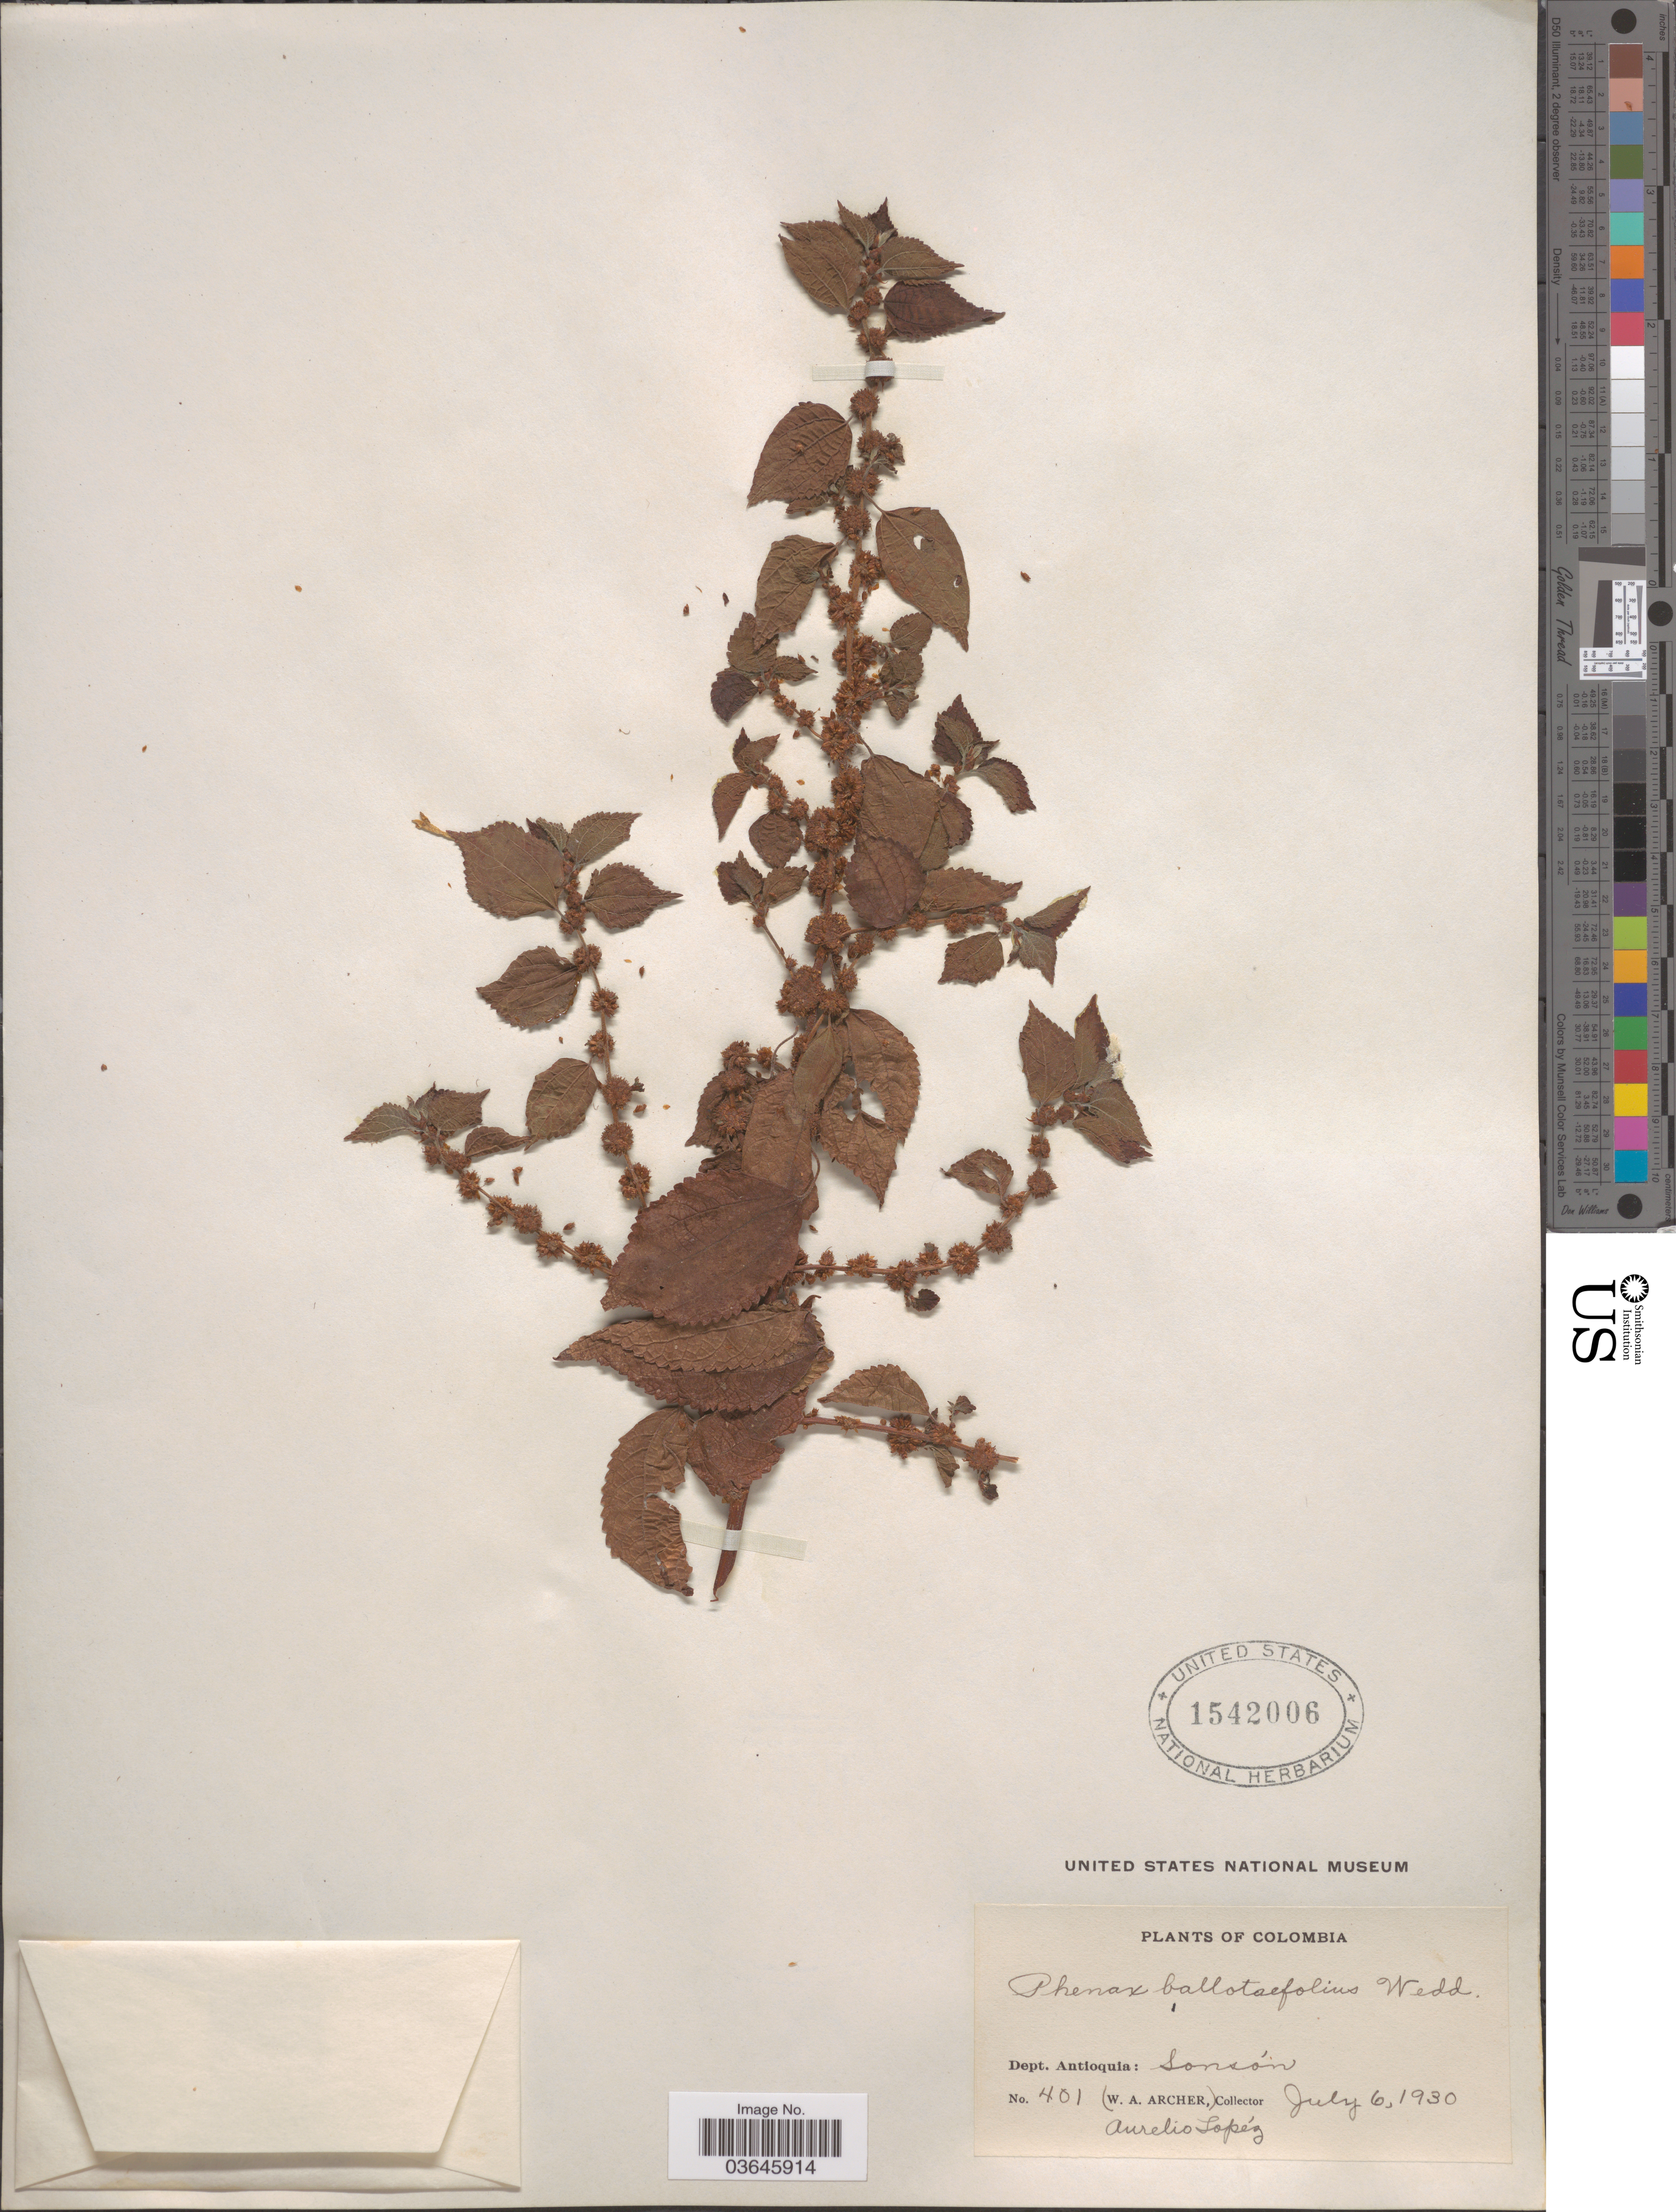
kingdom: Plantae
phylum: Tracheophyta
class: Magnoliopsida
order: Rosales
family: Urticaceae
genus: Phenax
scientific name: Phenax rugosus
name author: (Poir.) Wedd.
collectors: A. López & W. Archer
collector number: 401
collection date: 1930-07-06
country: Colombia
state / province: Antioquia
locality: Dept. Antioquia: Sonsón.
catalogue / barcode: US 1542006